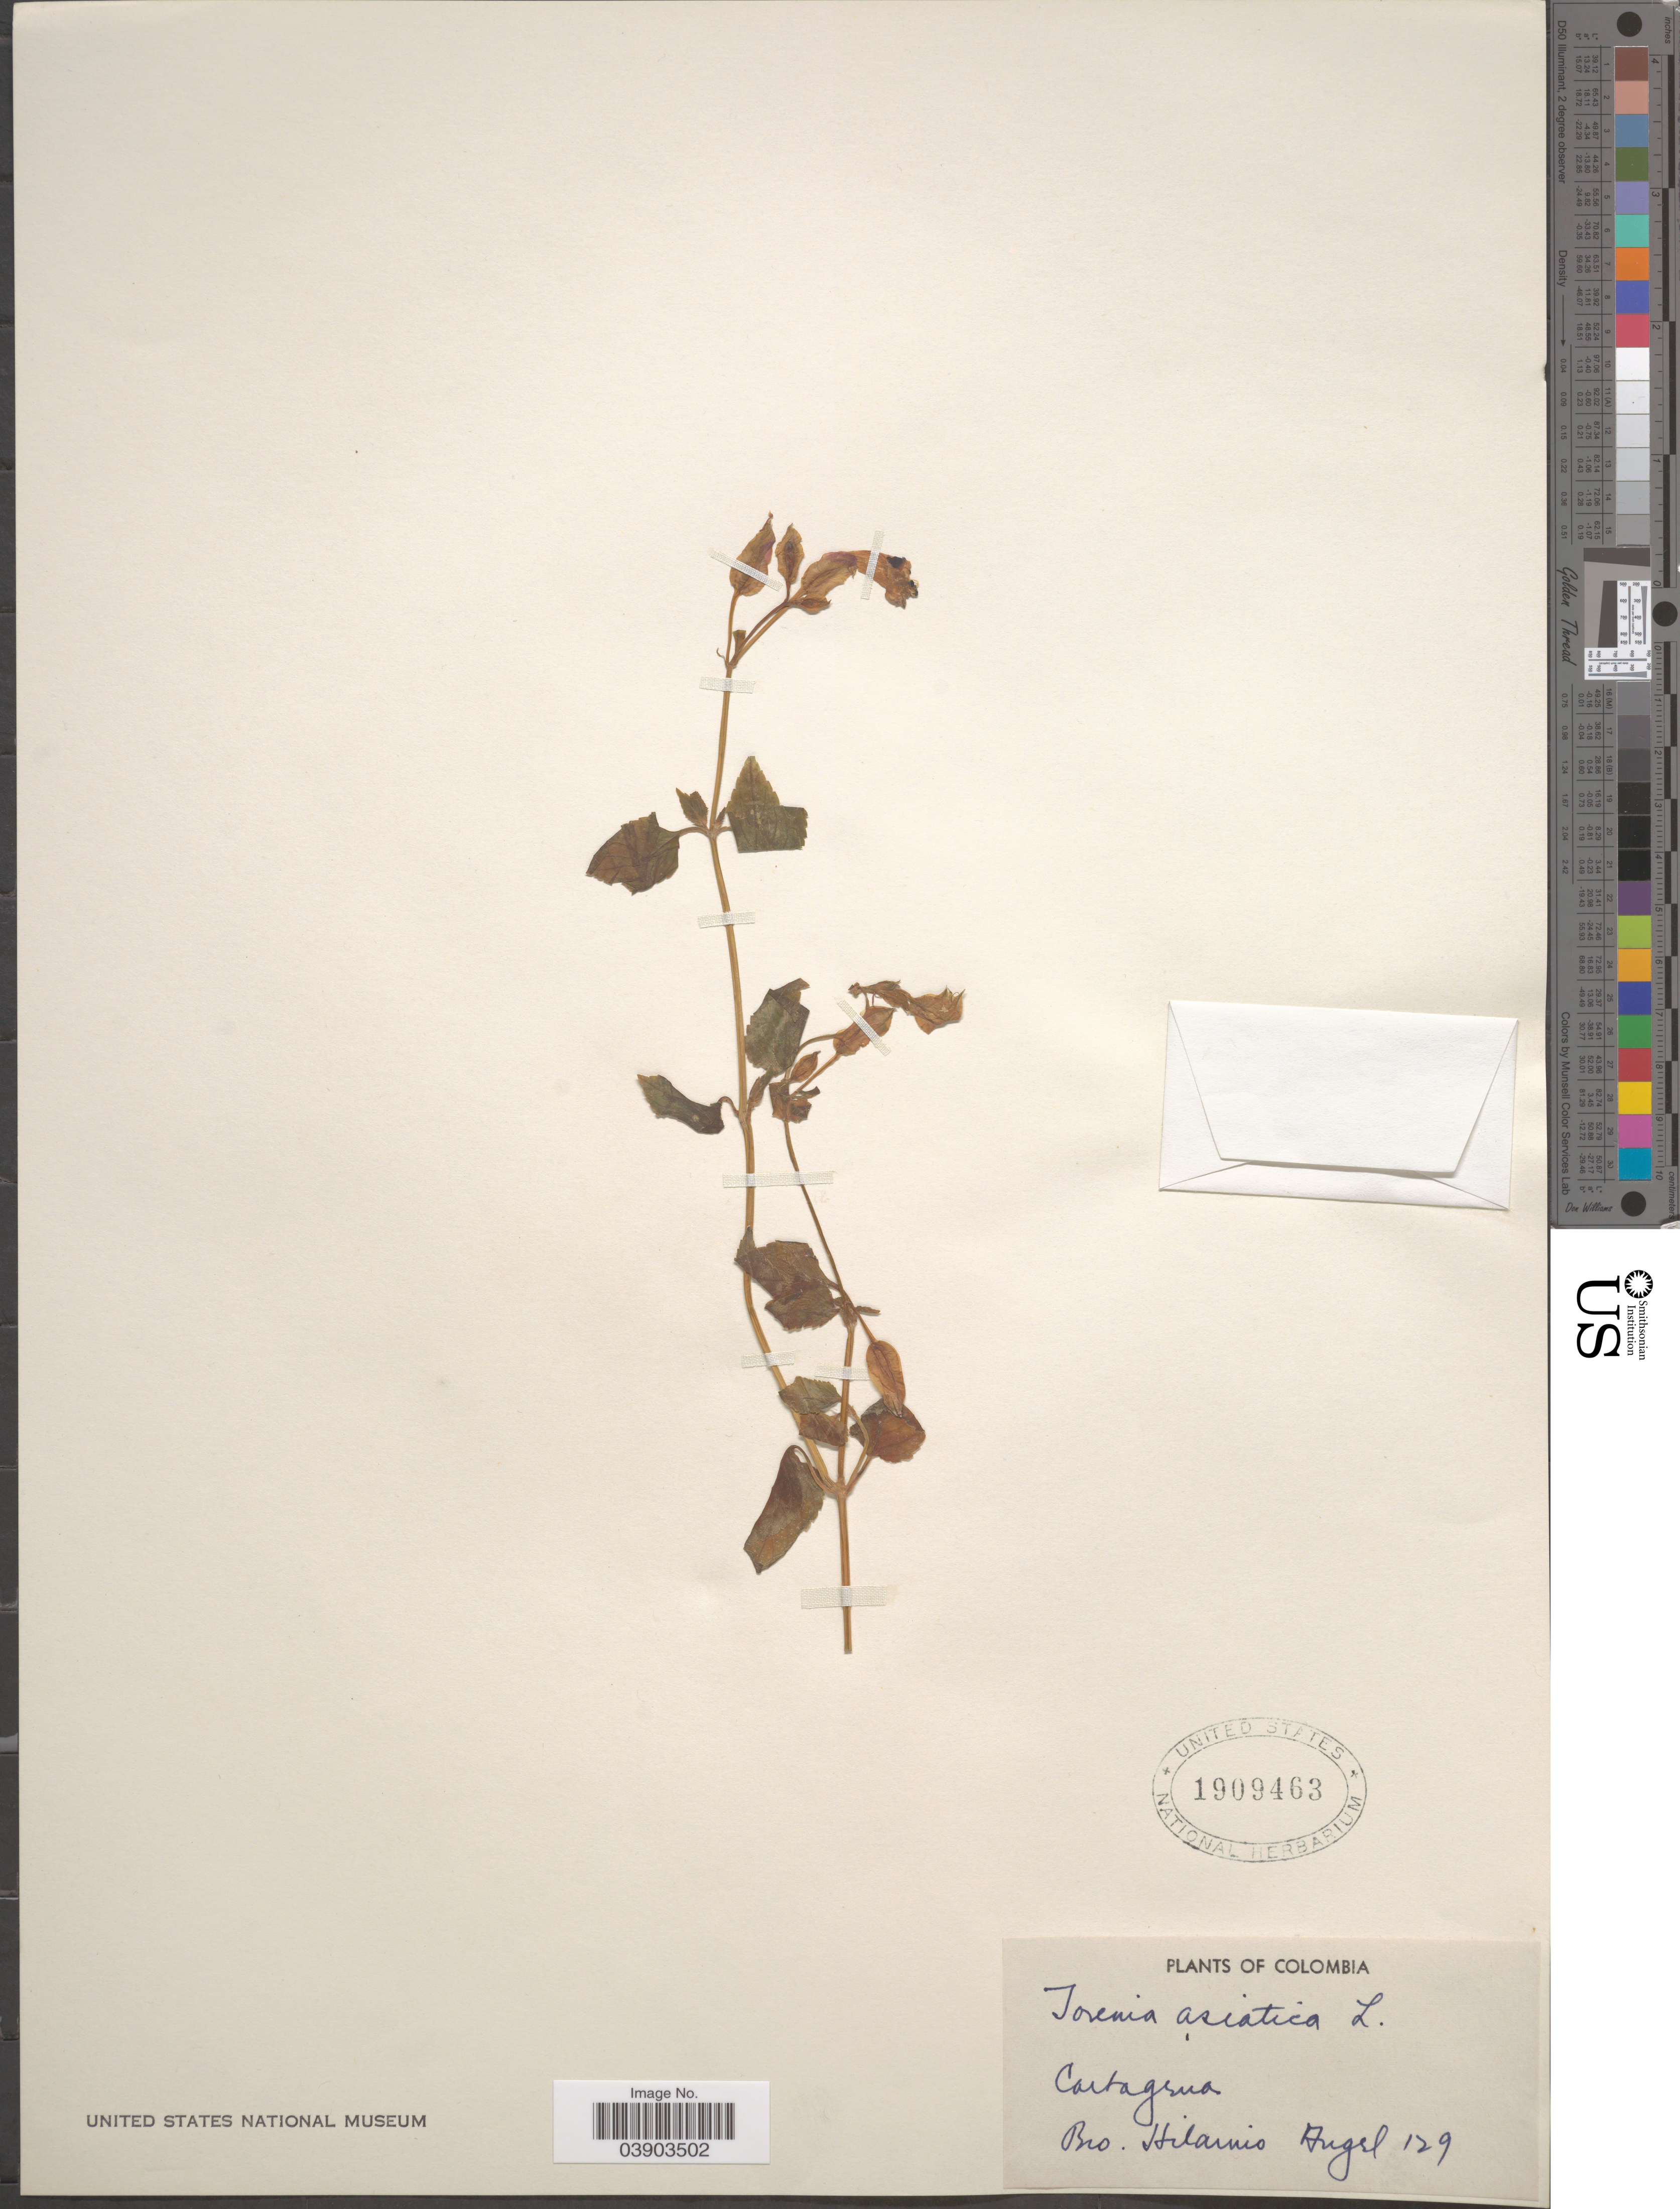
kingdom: Plantae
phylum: Tracheophyta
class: Magnoliopsida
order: Lamiales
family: Linderniaceae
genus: Torenia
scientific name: Torenia asiatica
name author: L.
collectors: H. Angel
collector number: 129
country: Colombia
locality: Cartagena.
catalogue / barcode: US 1909463